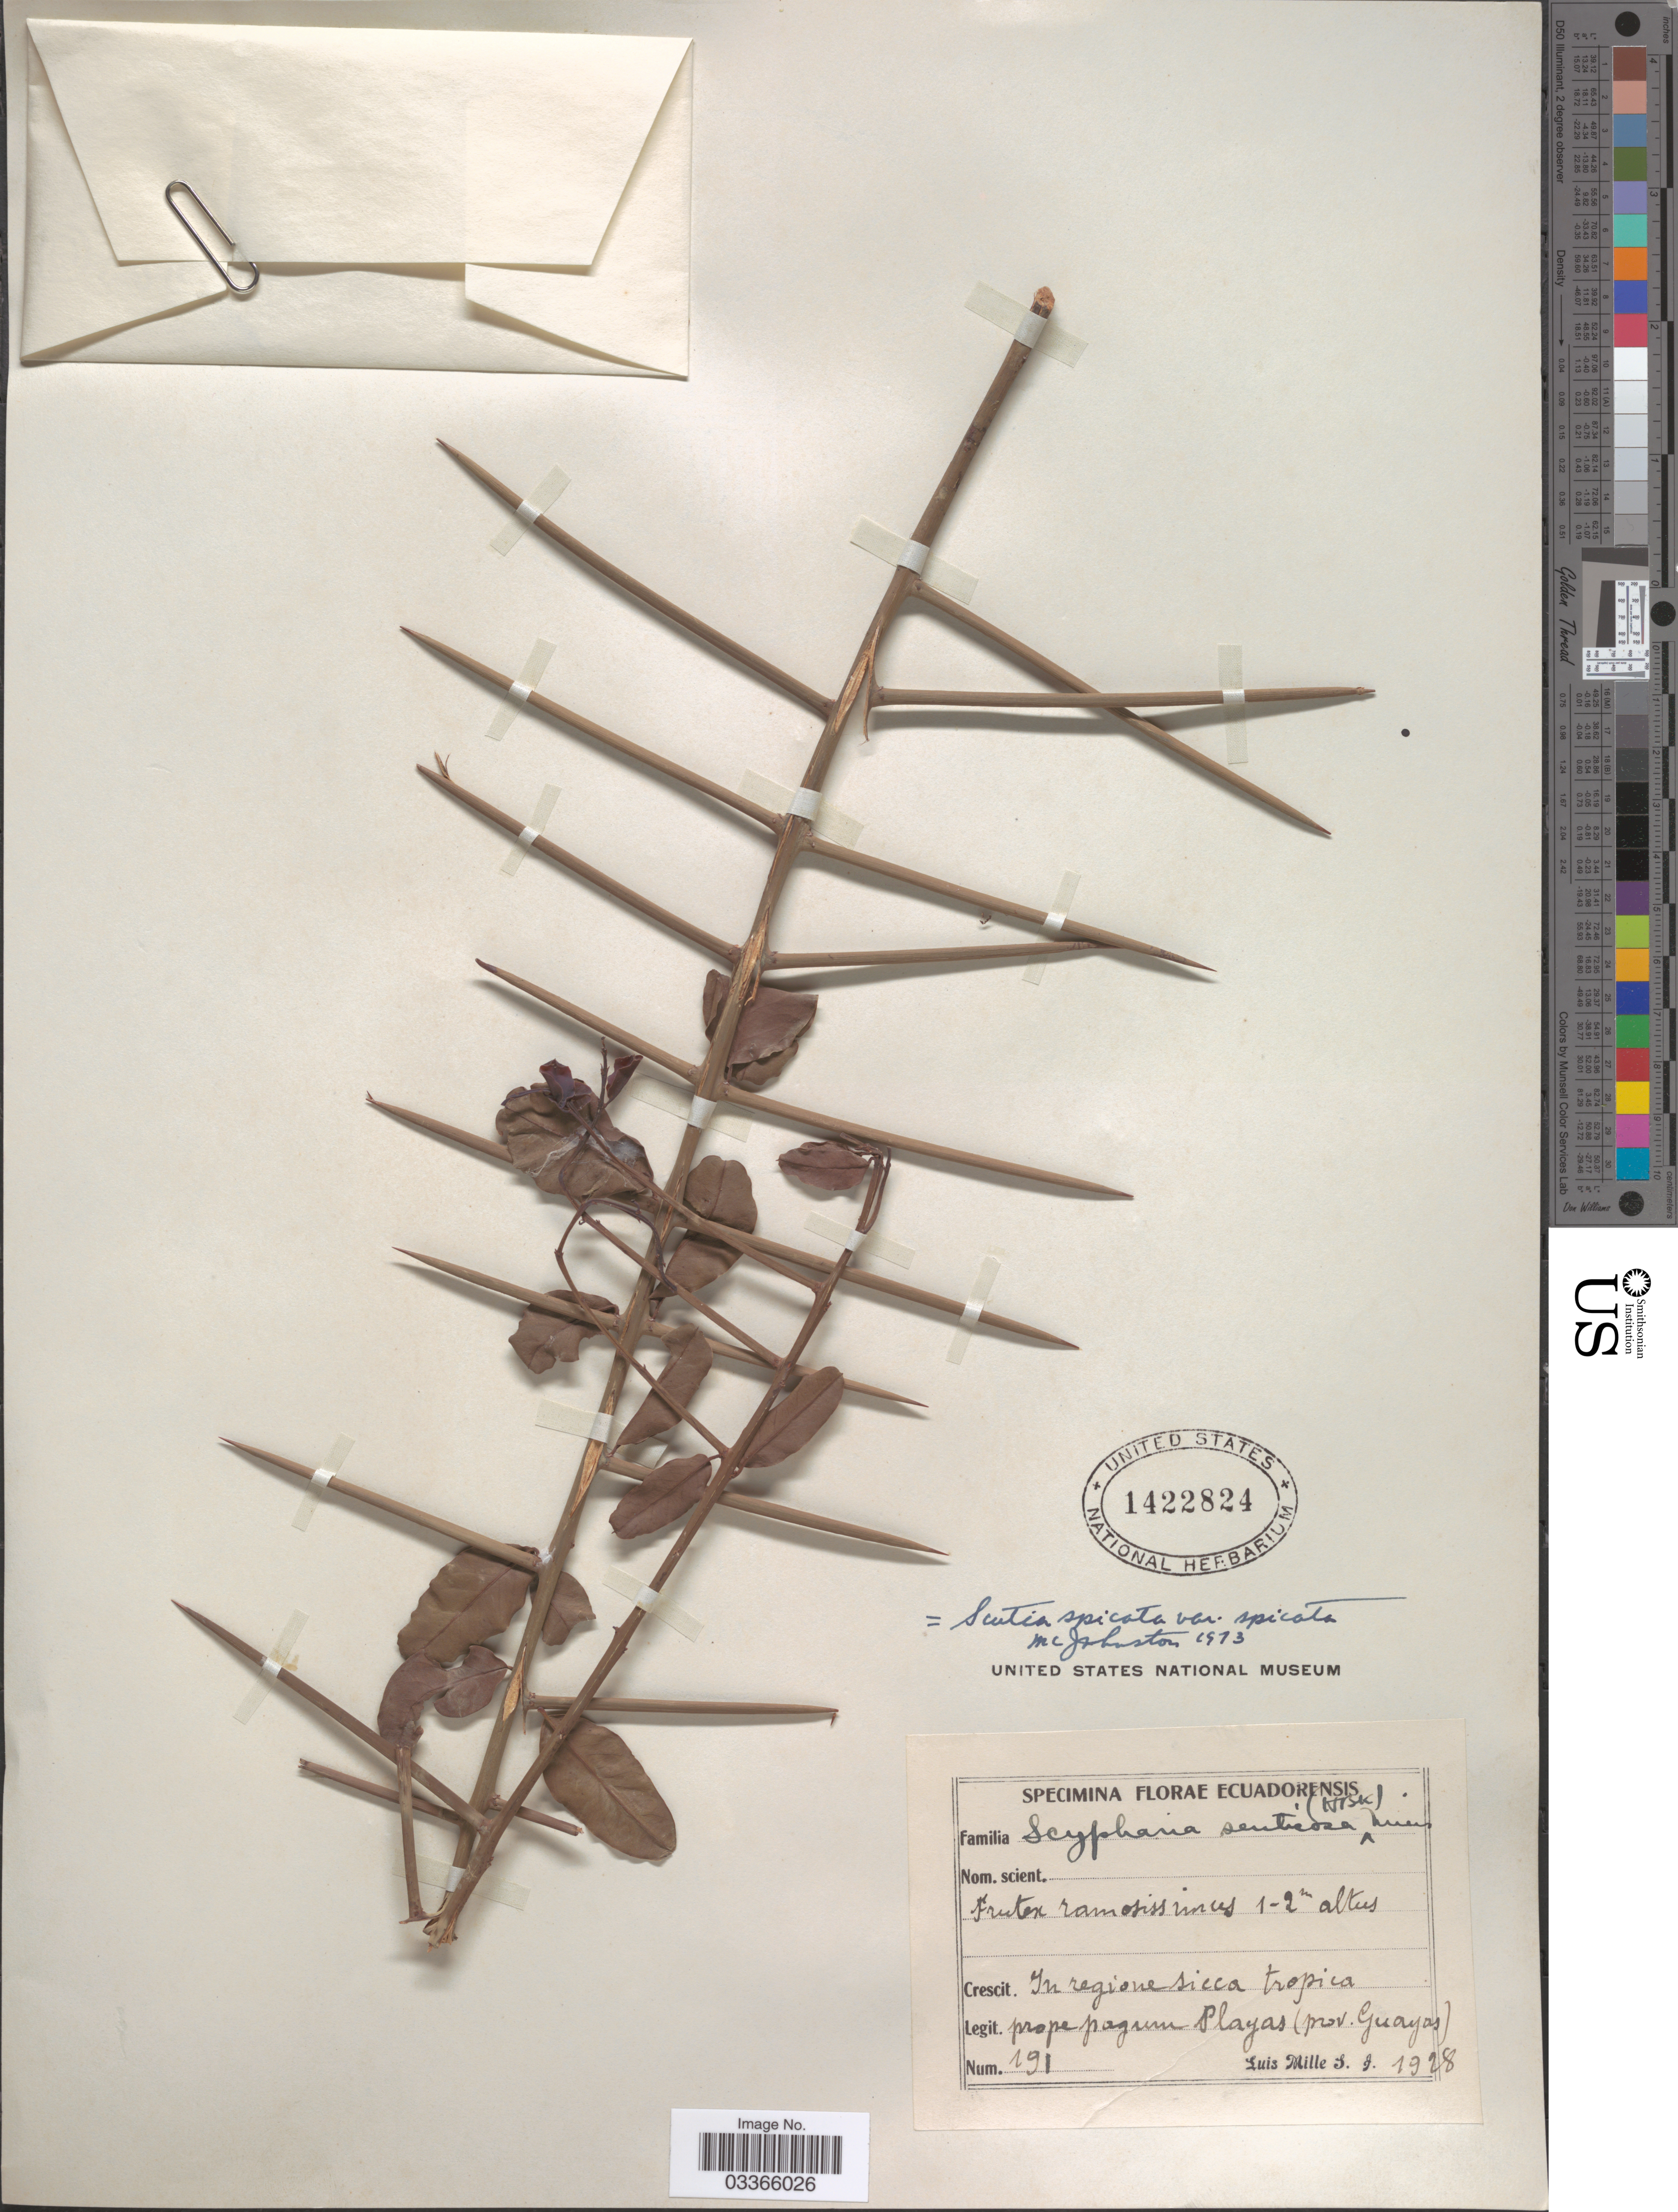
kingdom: Plantae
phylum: Tracheophyta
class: Magnoliopsida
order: Rosales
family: Rhamnaceae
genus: Scutia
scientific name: Scutia spicata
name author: (Humb. & Bonpl. ex Willd.) Weberb.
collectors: L. Mille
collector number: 191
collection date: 1928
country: Ecuador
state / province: Guayas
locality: In regione sicca tropica, prope pagum Playas.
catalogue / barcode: US 1422824